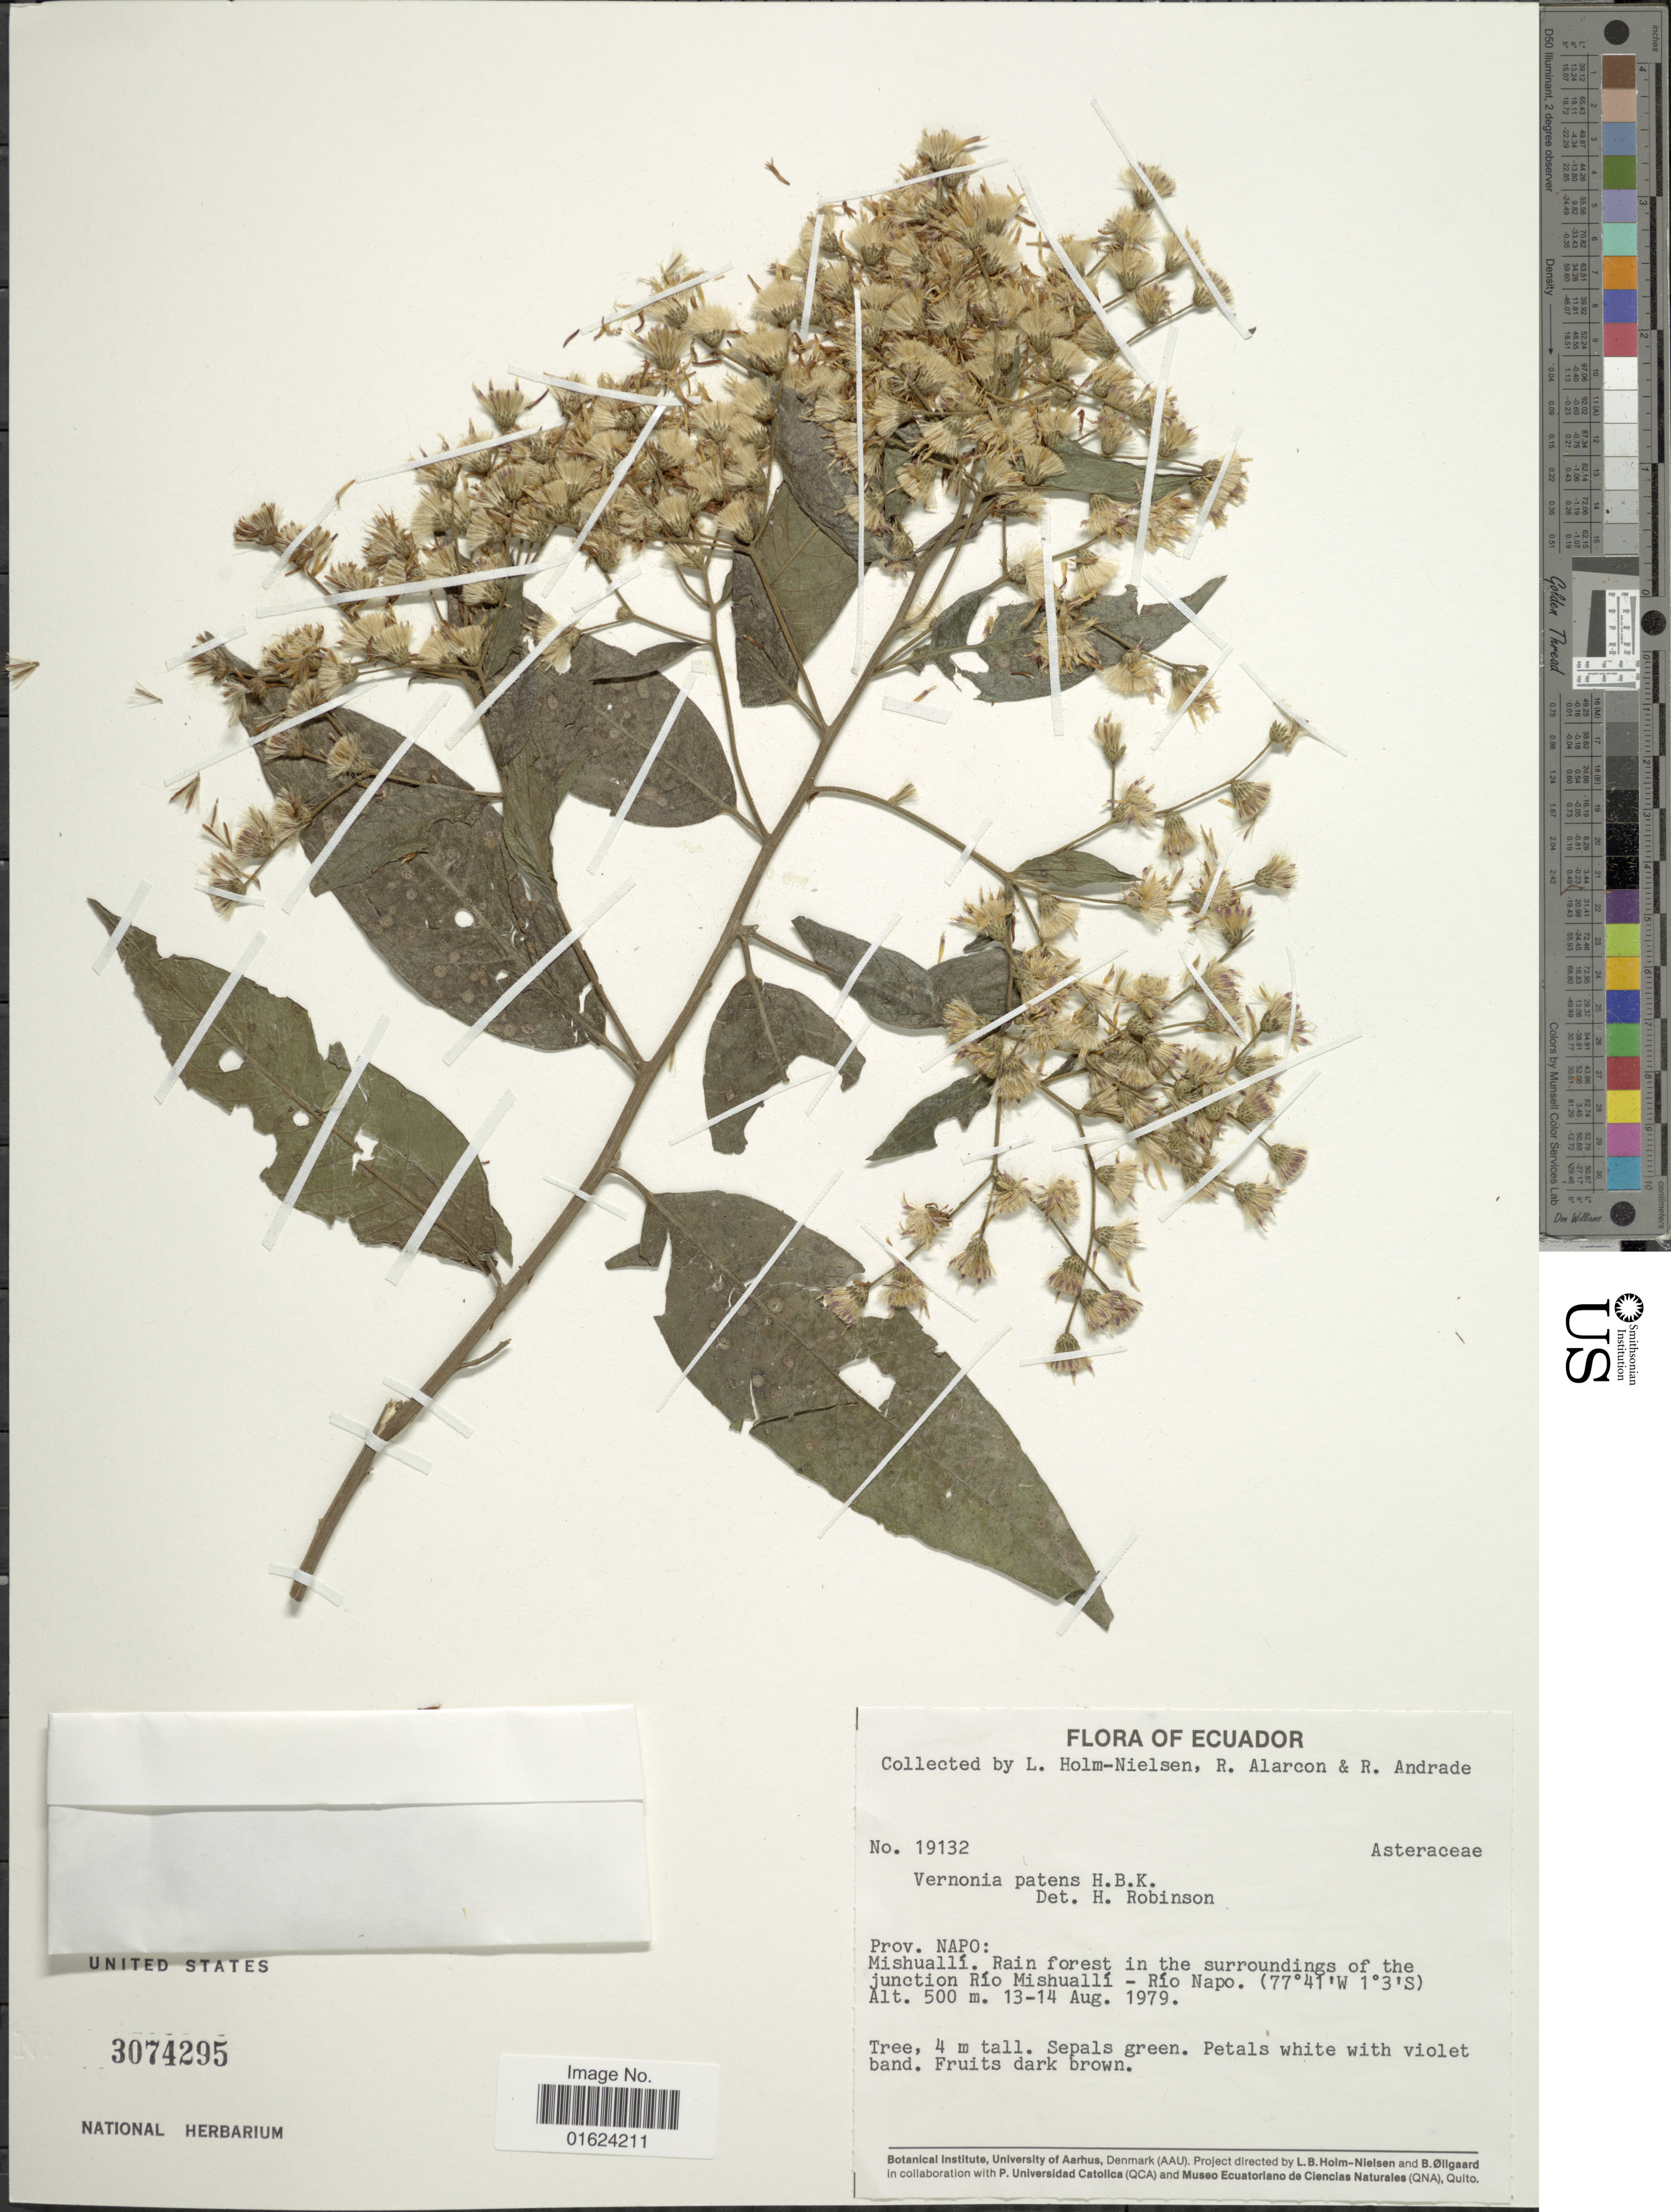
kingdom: Plantae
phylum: Tracheophyta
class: Magnoliopsida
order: Asterales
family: Asteraceae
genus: Vernonanthura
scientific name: Vernonanthura patens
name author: (Kunth) H. Rob.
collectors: L. B. Holm-Nielsen, R. Alarcon & R. Andrade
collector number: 19132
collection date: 1979-08-13/1979-08-14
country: Ecuador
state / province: Napo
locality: Prov. Napo: Mishualli, Rain forest in the surroundings of the junction Rio Mishualli - Rio Napo.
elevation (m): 500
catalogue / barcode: US 3074295